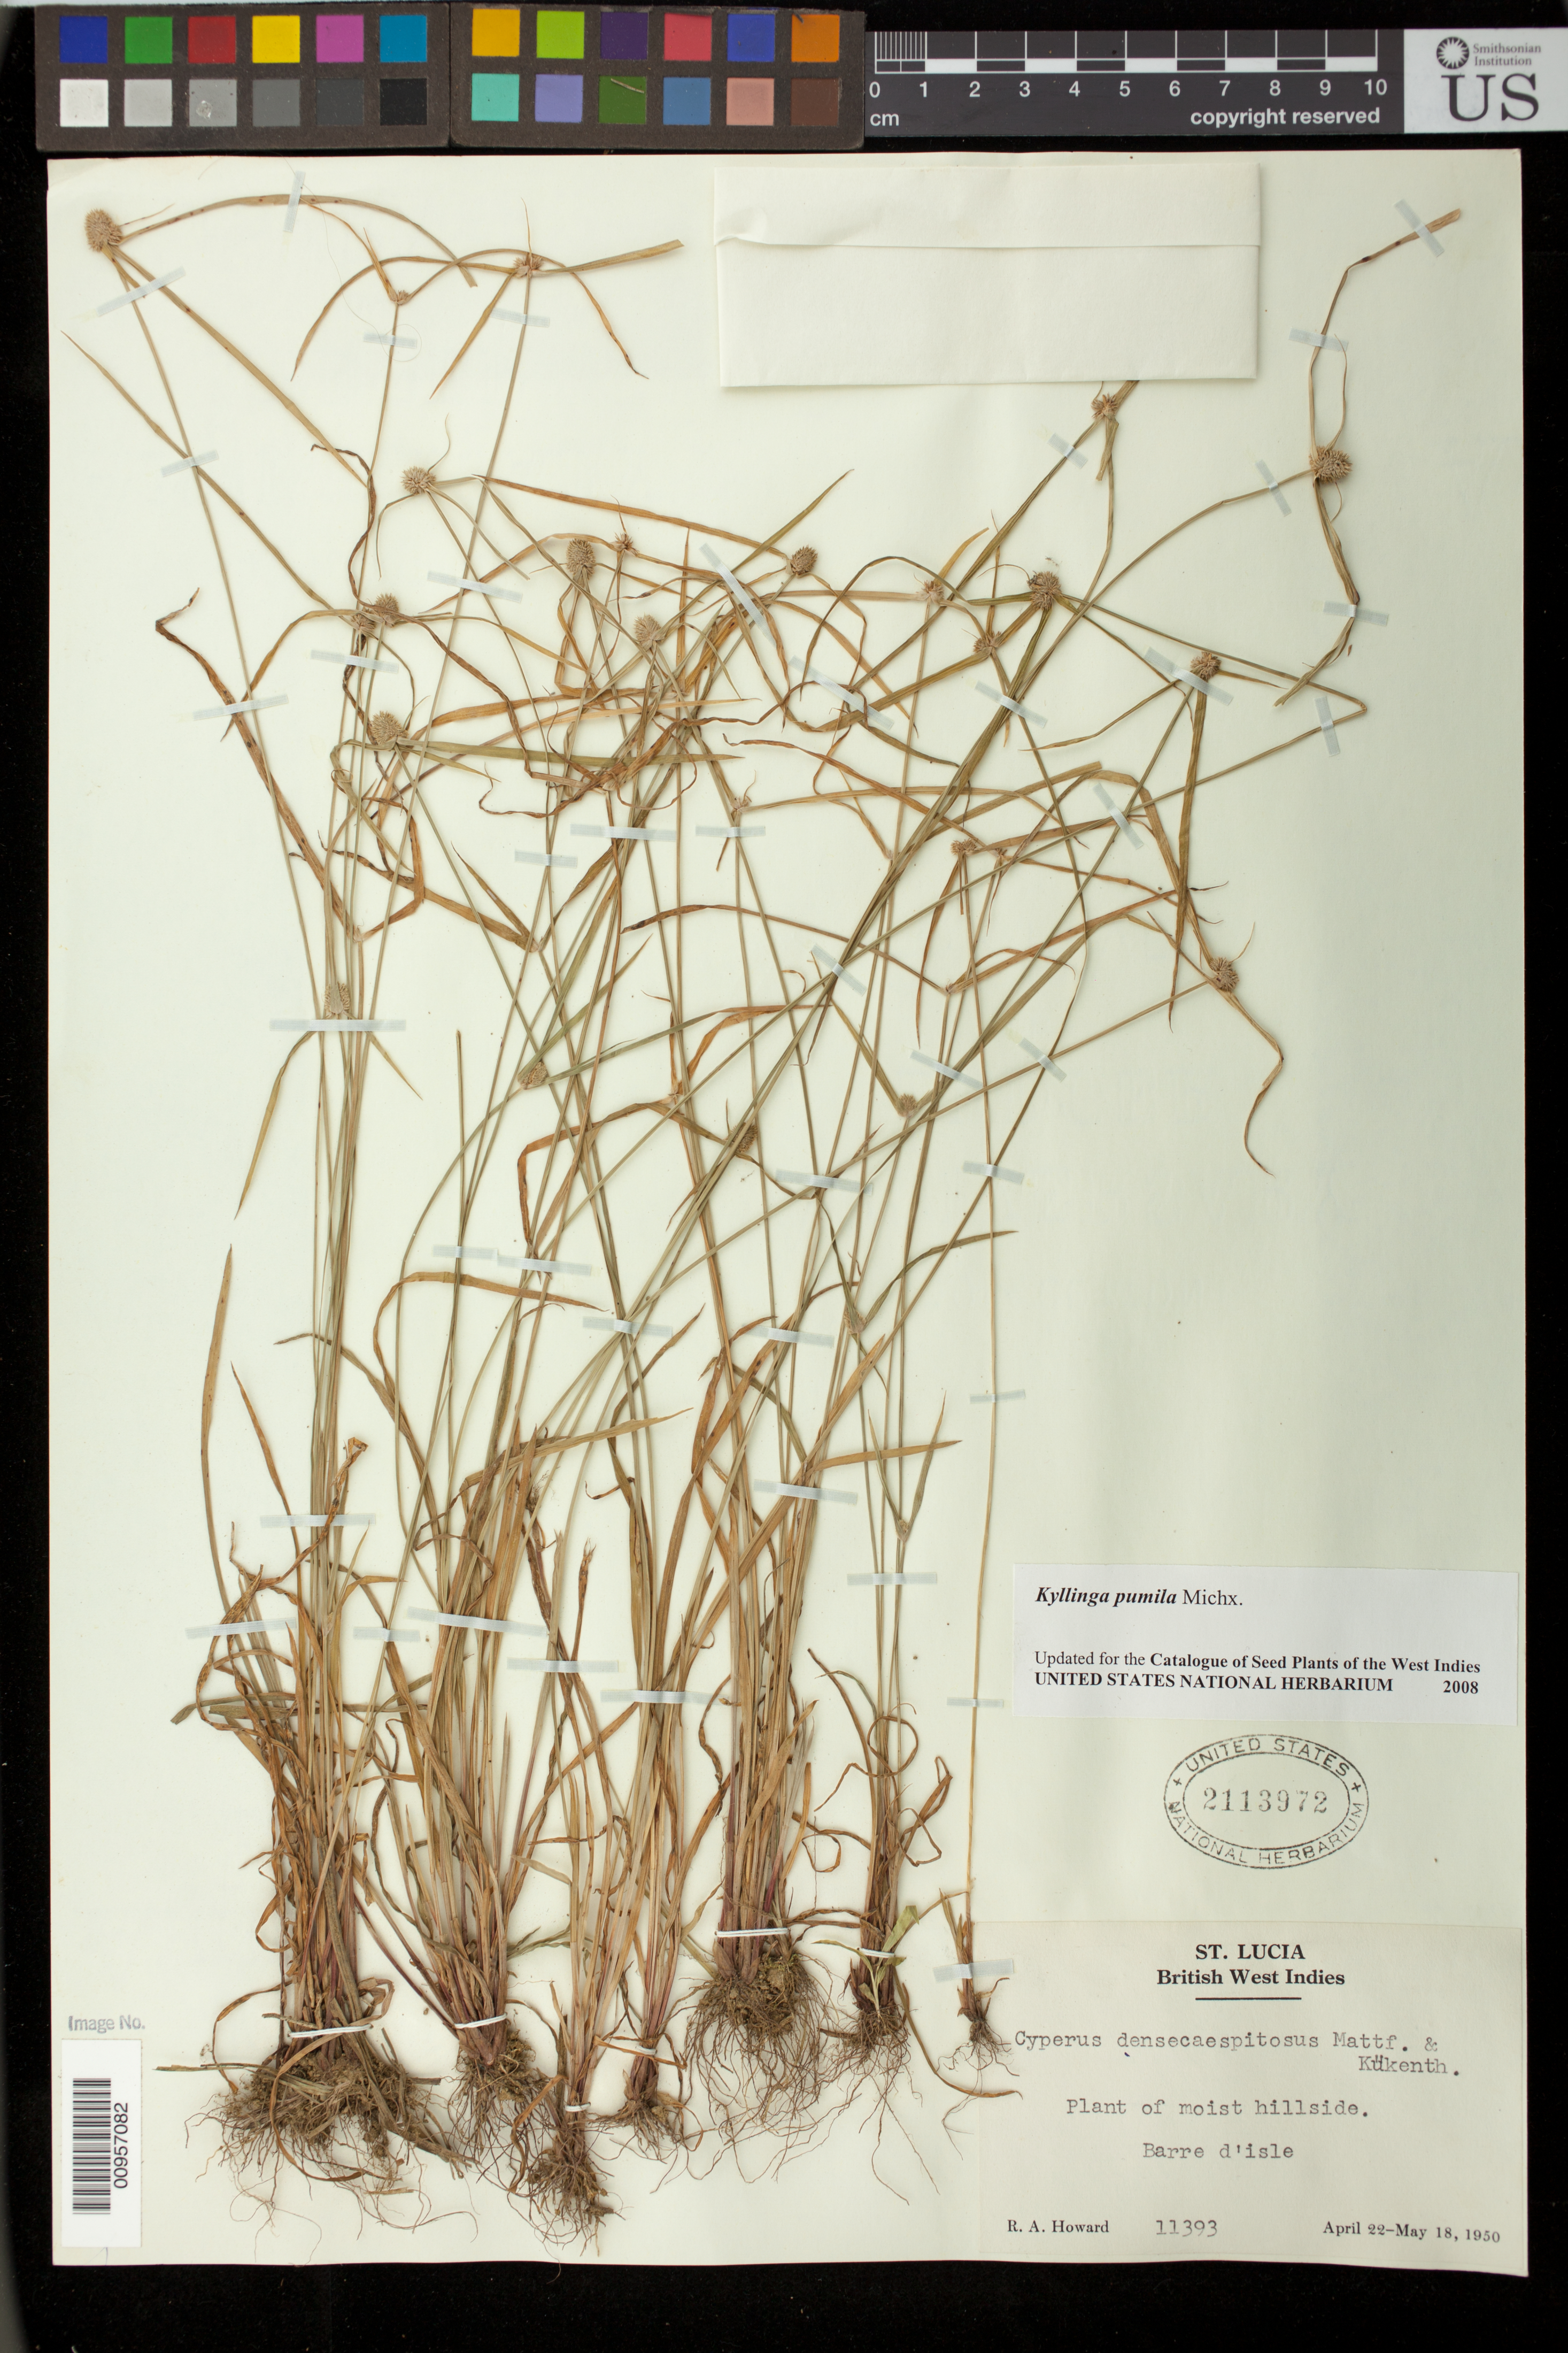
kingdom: Plantae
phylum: Tracheophyta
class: Liliopsida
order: Poales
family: Cyperaceae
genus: Cyperus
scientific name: Cyperus hortensis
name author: (Salzm. ex Steud.) Dorr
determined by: Strong, Mark T., (BOT), Smithsonian Institution - National Museum of Natural History (UNITED STATES)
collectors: R. A. Howard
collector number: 11393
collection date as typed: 22 Apr 1950 to 18 May 1950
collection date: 1950-04-22/1950-05-18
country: St. Lucia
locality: Barre d'isle,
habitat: Moist hillside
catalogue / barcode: US 2113972